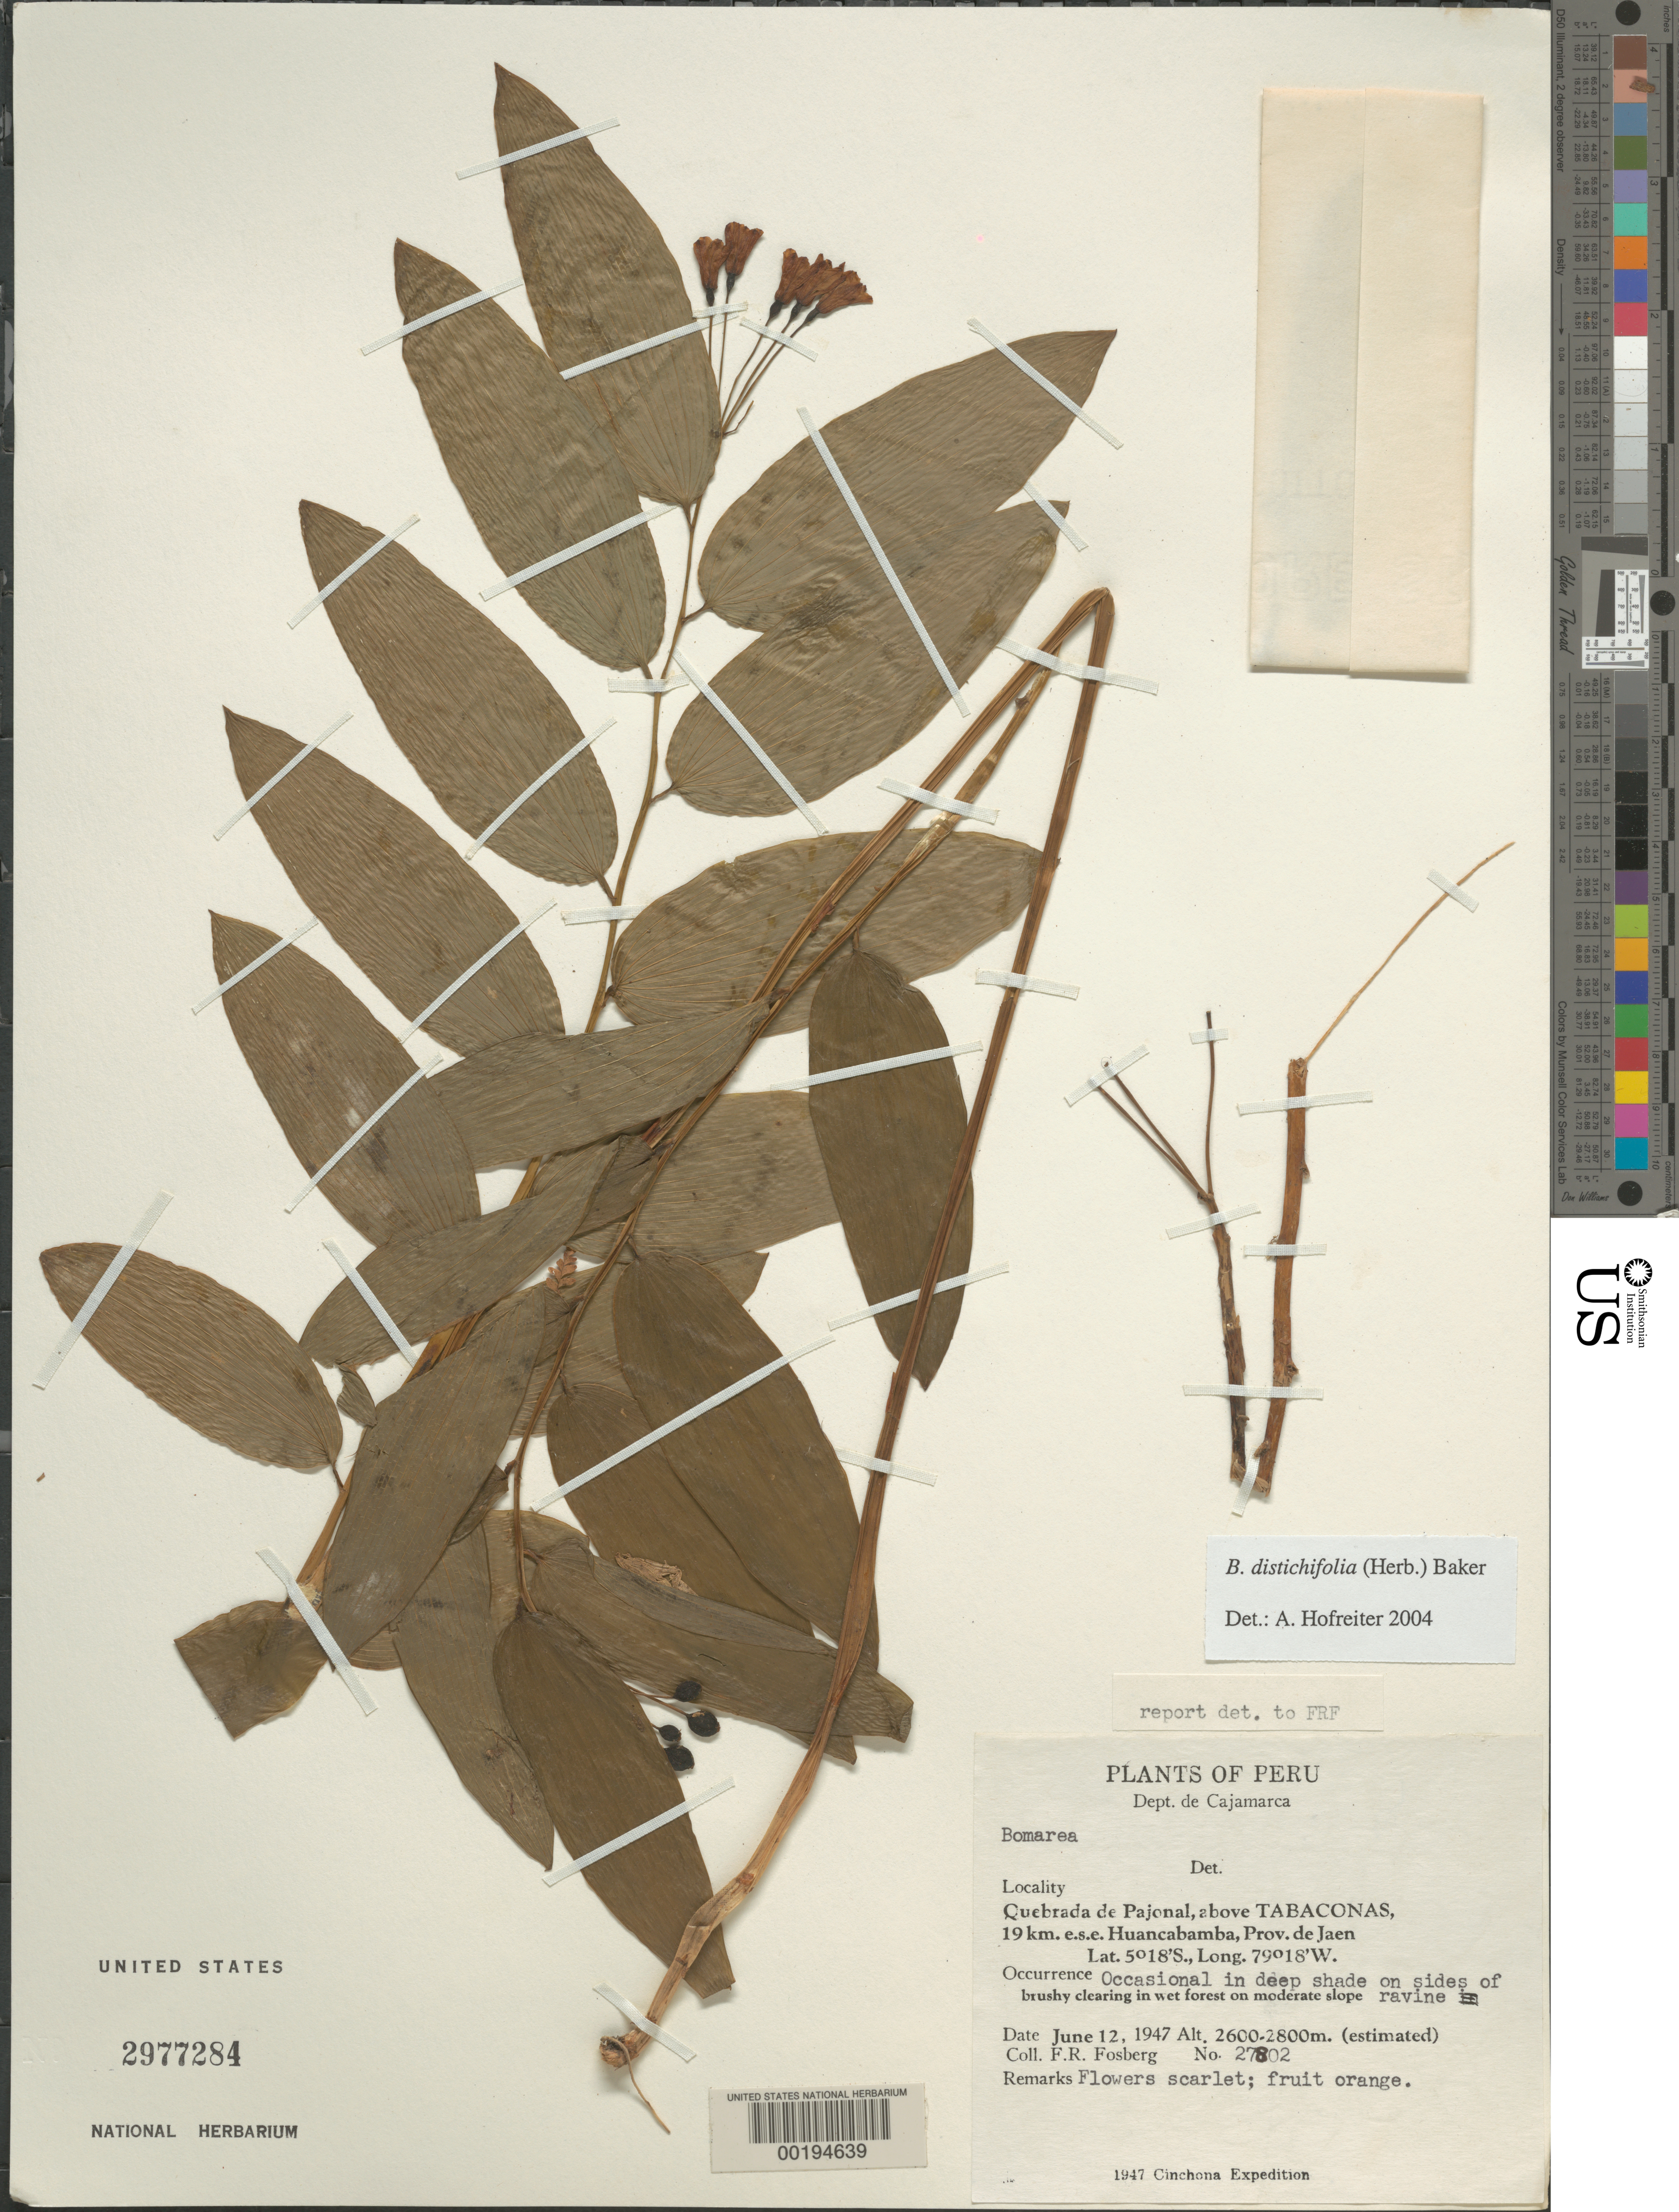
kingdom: Plantae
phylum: Tracheophyta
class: Liliopsida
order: Liliales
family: Alstroemeriaceae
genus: Bomarea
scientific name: Bomarea sp.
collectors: F. R. Fosberg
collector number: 27802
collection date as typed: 12 Jun 1947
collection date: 1947-06-12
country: Peru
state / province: Cajamarca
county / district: Jaén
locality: Quebrada de Pajonal, above Tabaconas, 19 km ESE Huancabamba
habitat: Occasional in deep shade on sides of ravine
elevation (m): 2600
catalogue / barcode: US 2977284